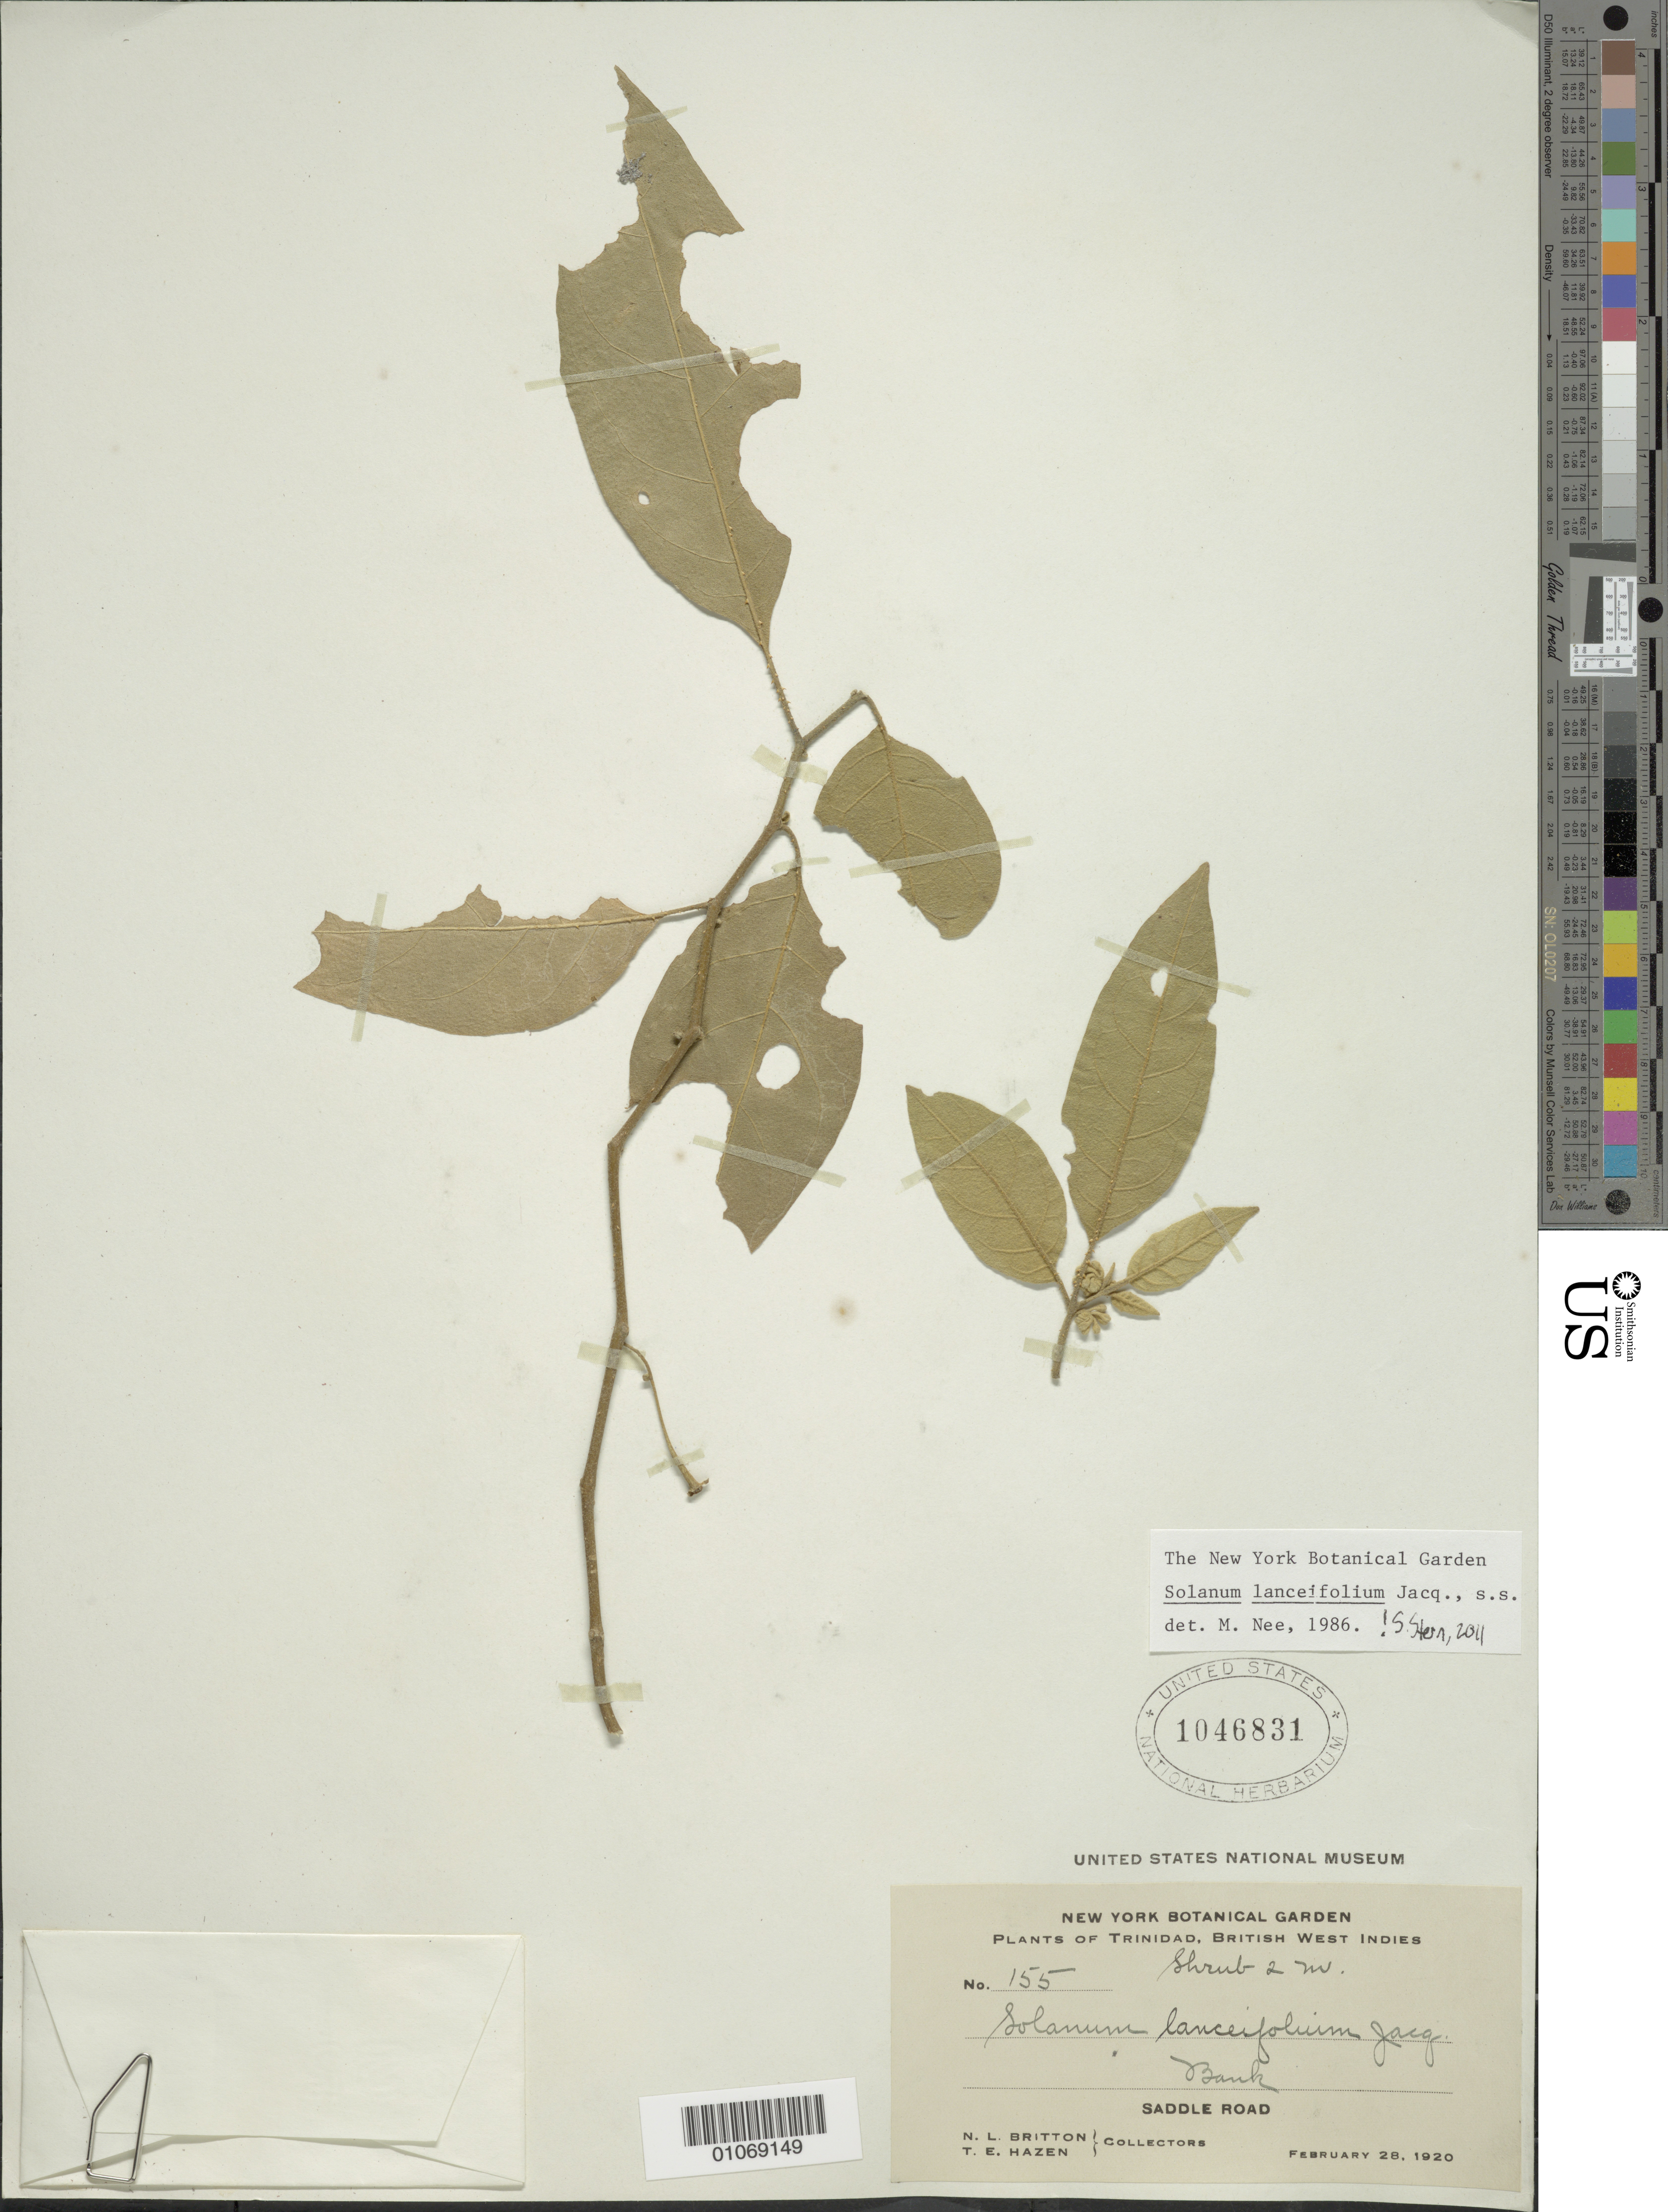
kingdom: Plantae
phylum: Tracheophyta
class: Magnoliopsida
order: Solanales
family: Solanaceae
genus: Solanum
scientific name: Solanum lanceifolium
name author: Jacq.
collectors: N. Britton & T. E. Hazen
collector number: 155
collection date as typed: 20 Feb 1920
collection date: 1920-02-20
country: Trinidad and Tobago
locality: Saddle Road, bank.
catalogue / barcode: US 1046831